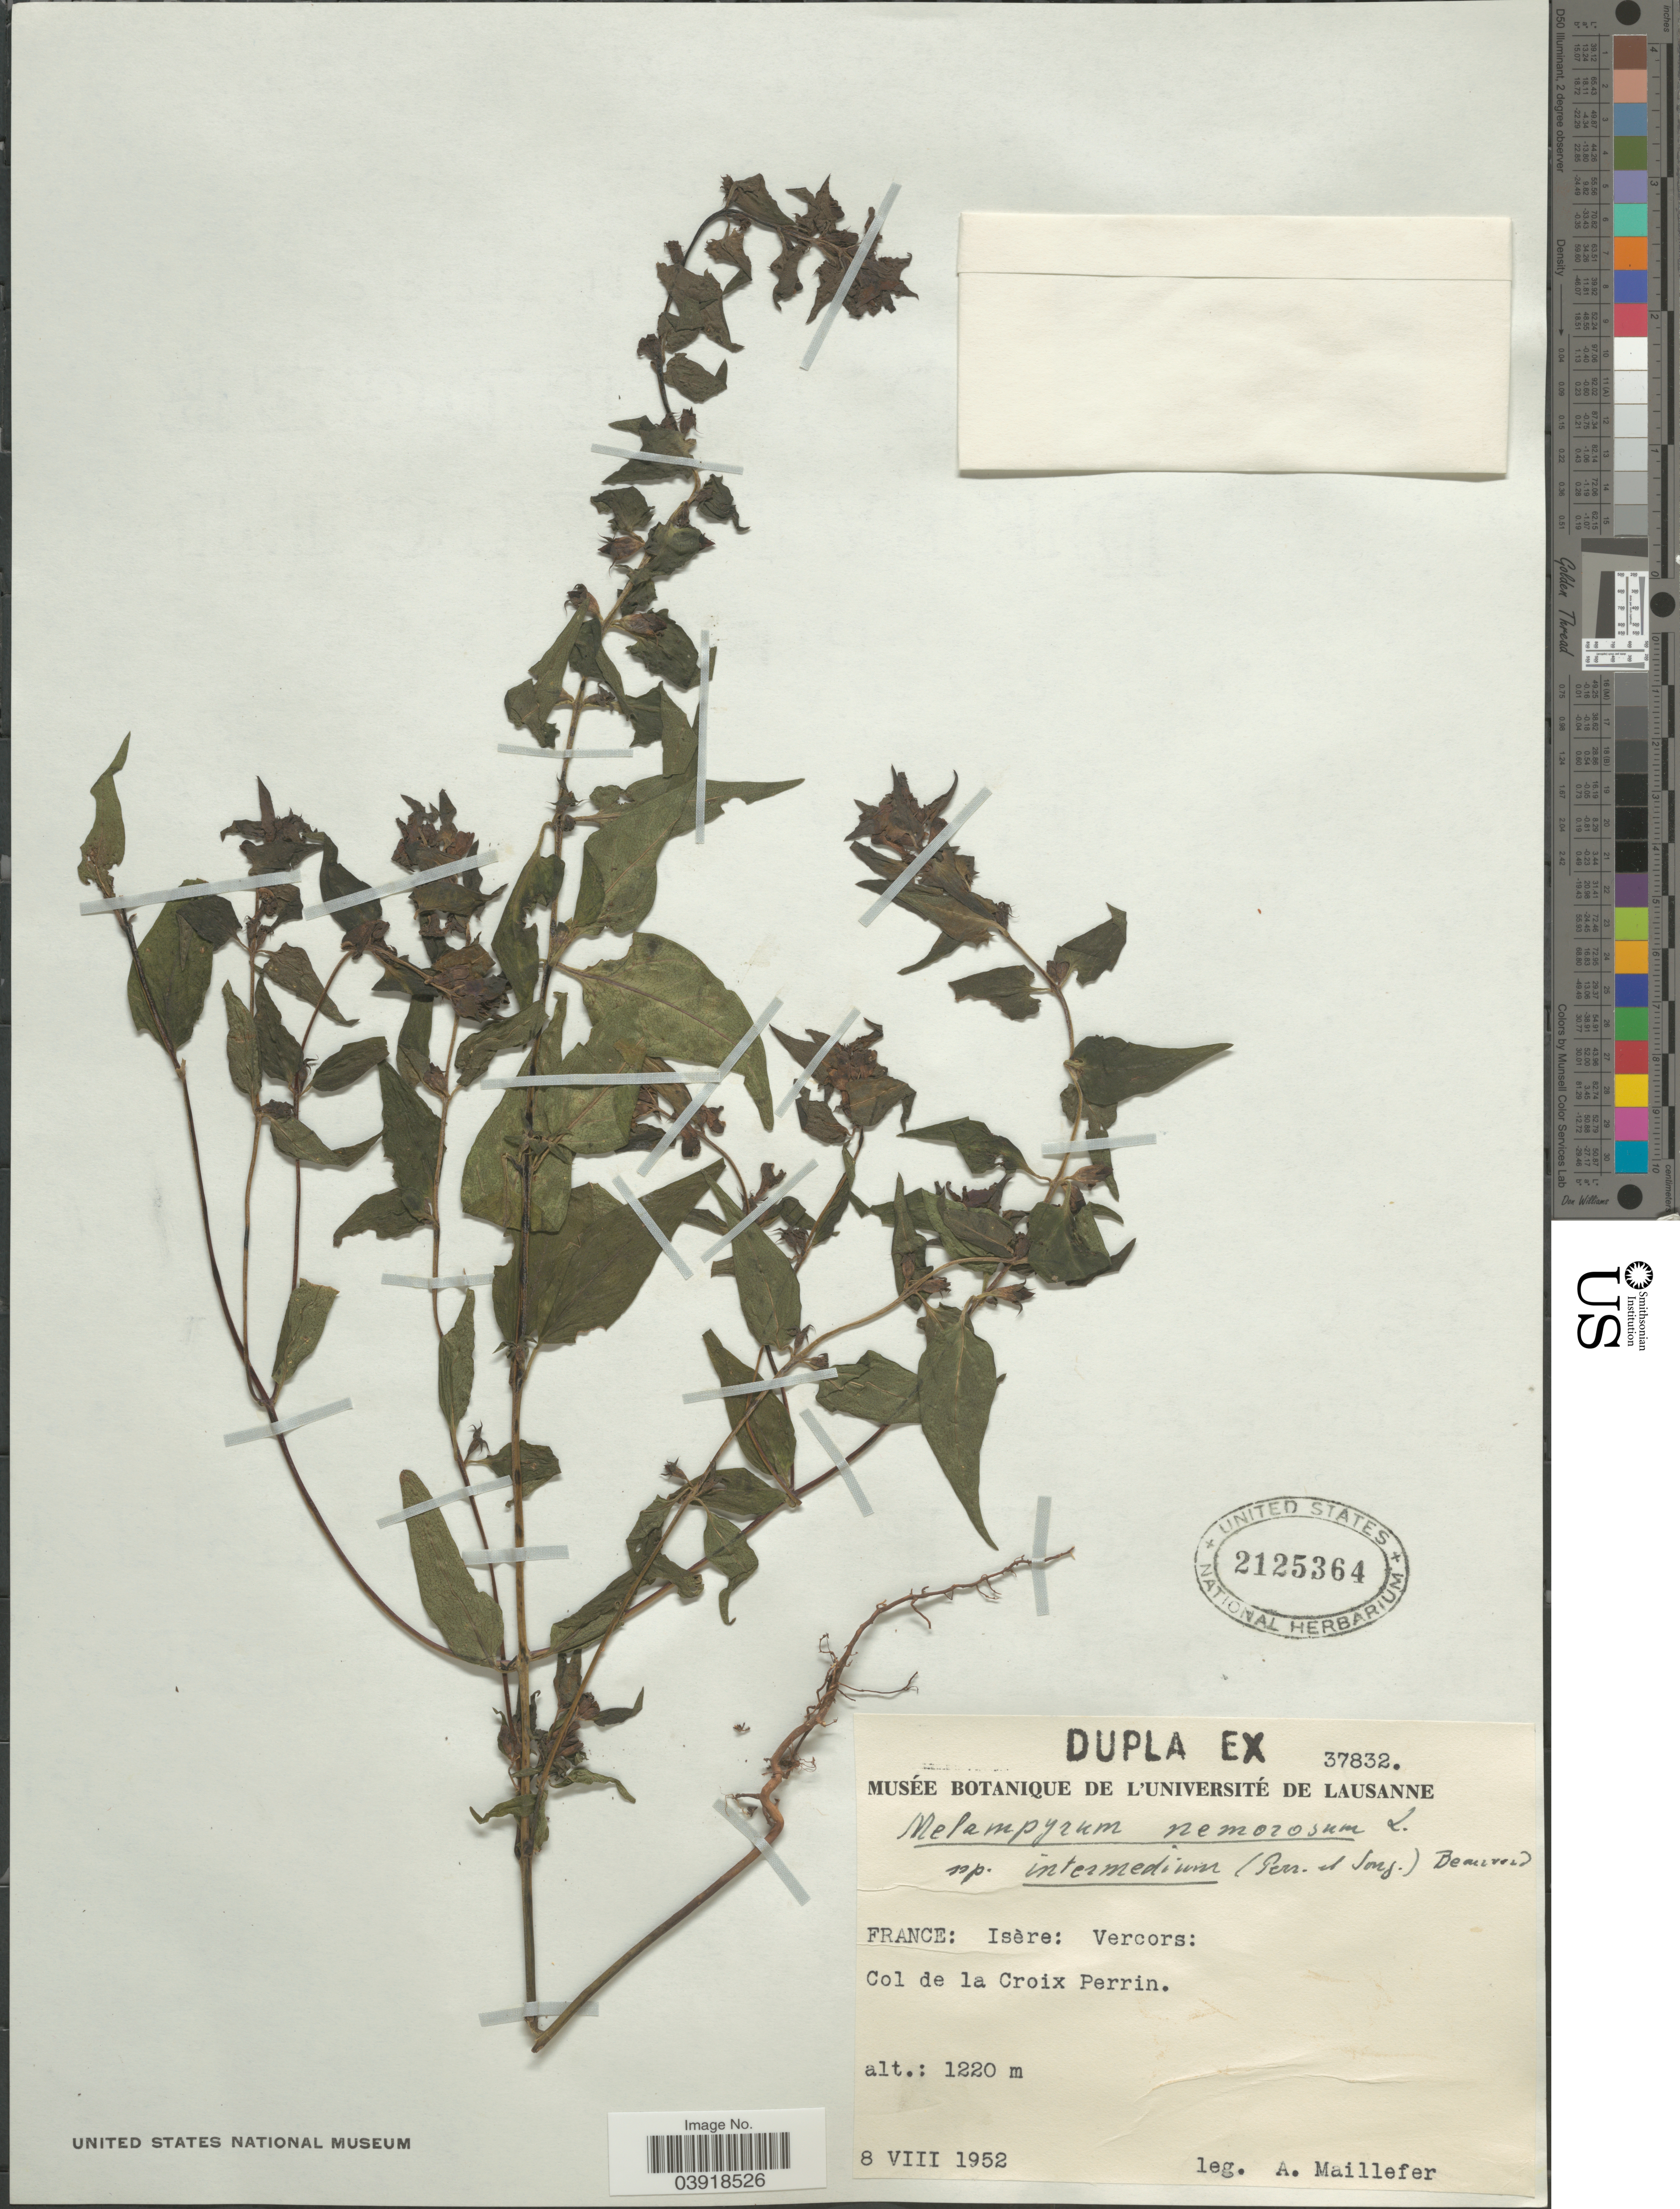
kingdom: Plantae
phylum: Tracheophyta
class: Magnoliopsida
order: Lamiales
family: Orobanchaceae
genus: Melampyrum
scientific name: Melampyrum nemorosum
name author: Baumg.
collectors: A. Maillefer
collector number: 37832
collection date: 1952-08-08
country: France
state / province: Auvergne-Rhône-Alpes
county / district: Isère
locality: Isère: Vercors: Col de la Croix Perrin.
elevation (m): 1220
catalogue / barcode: US 2125364